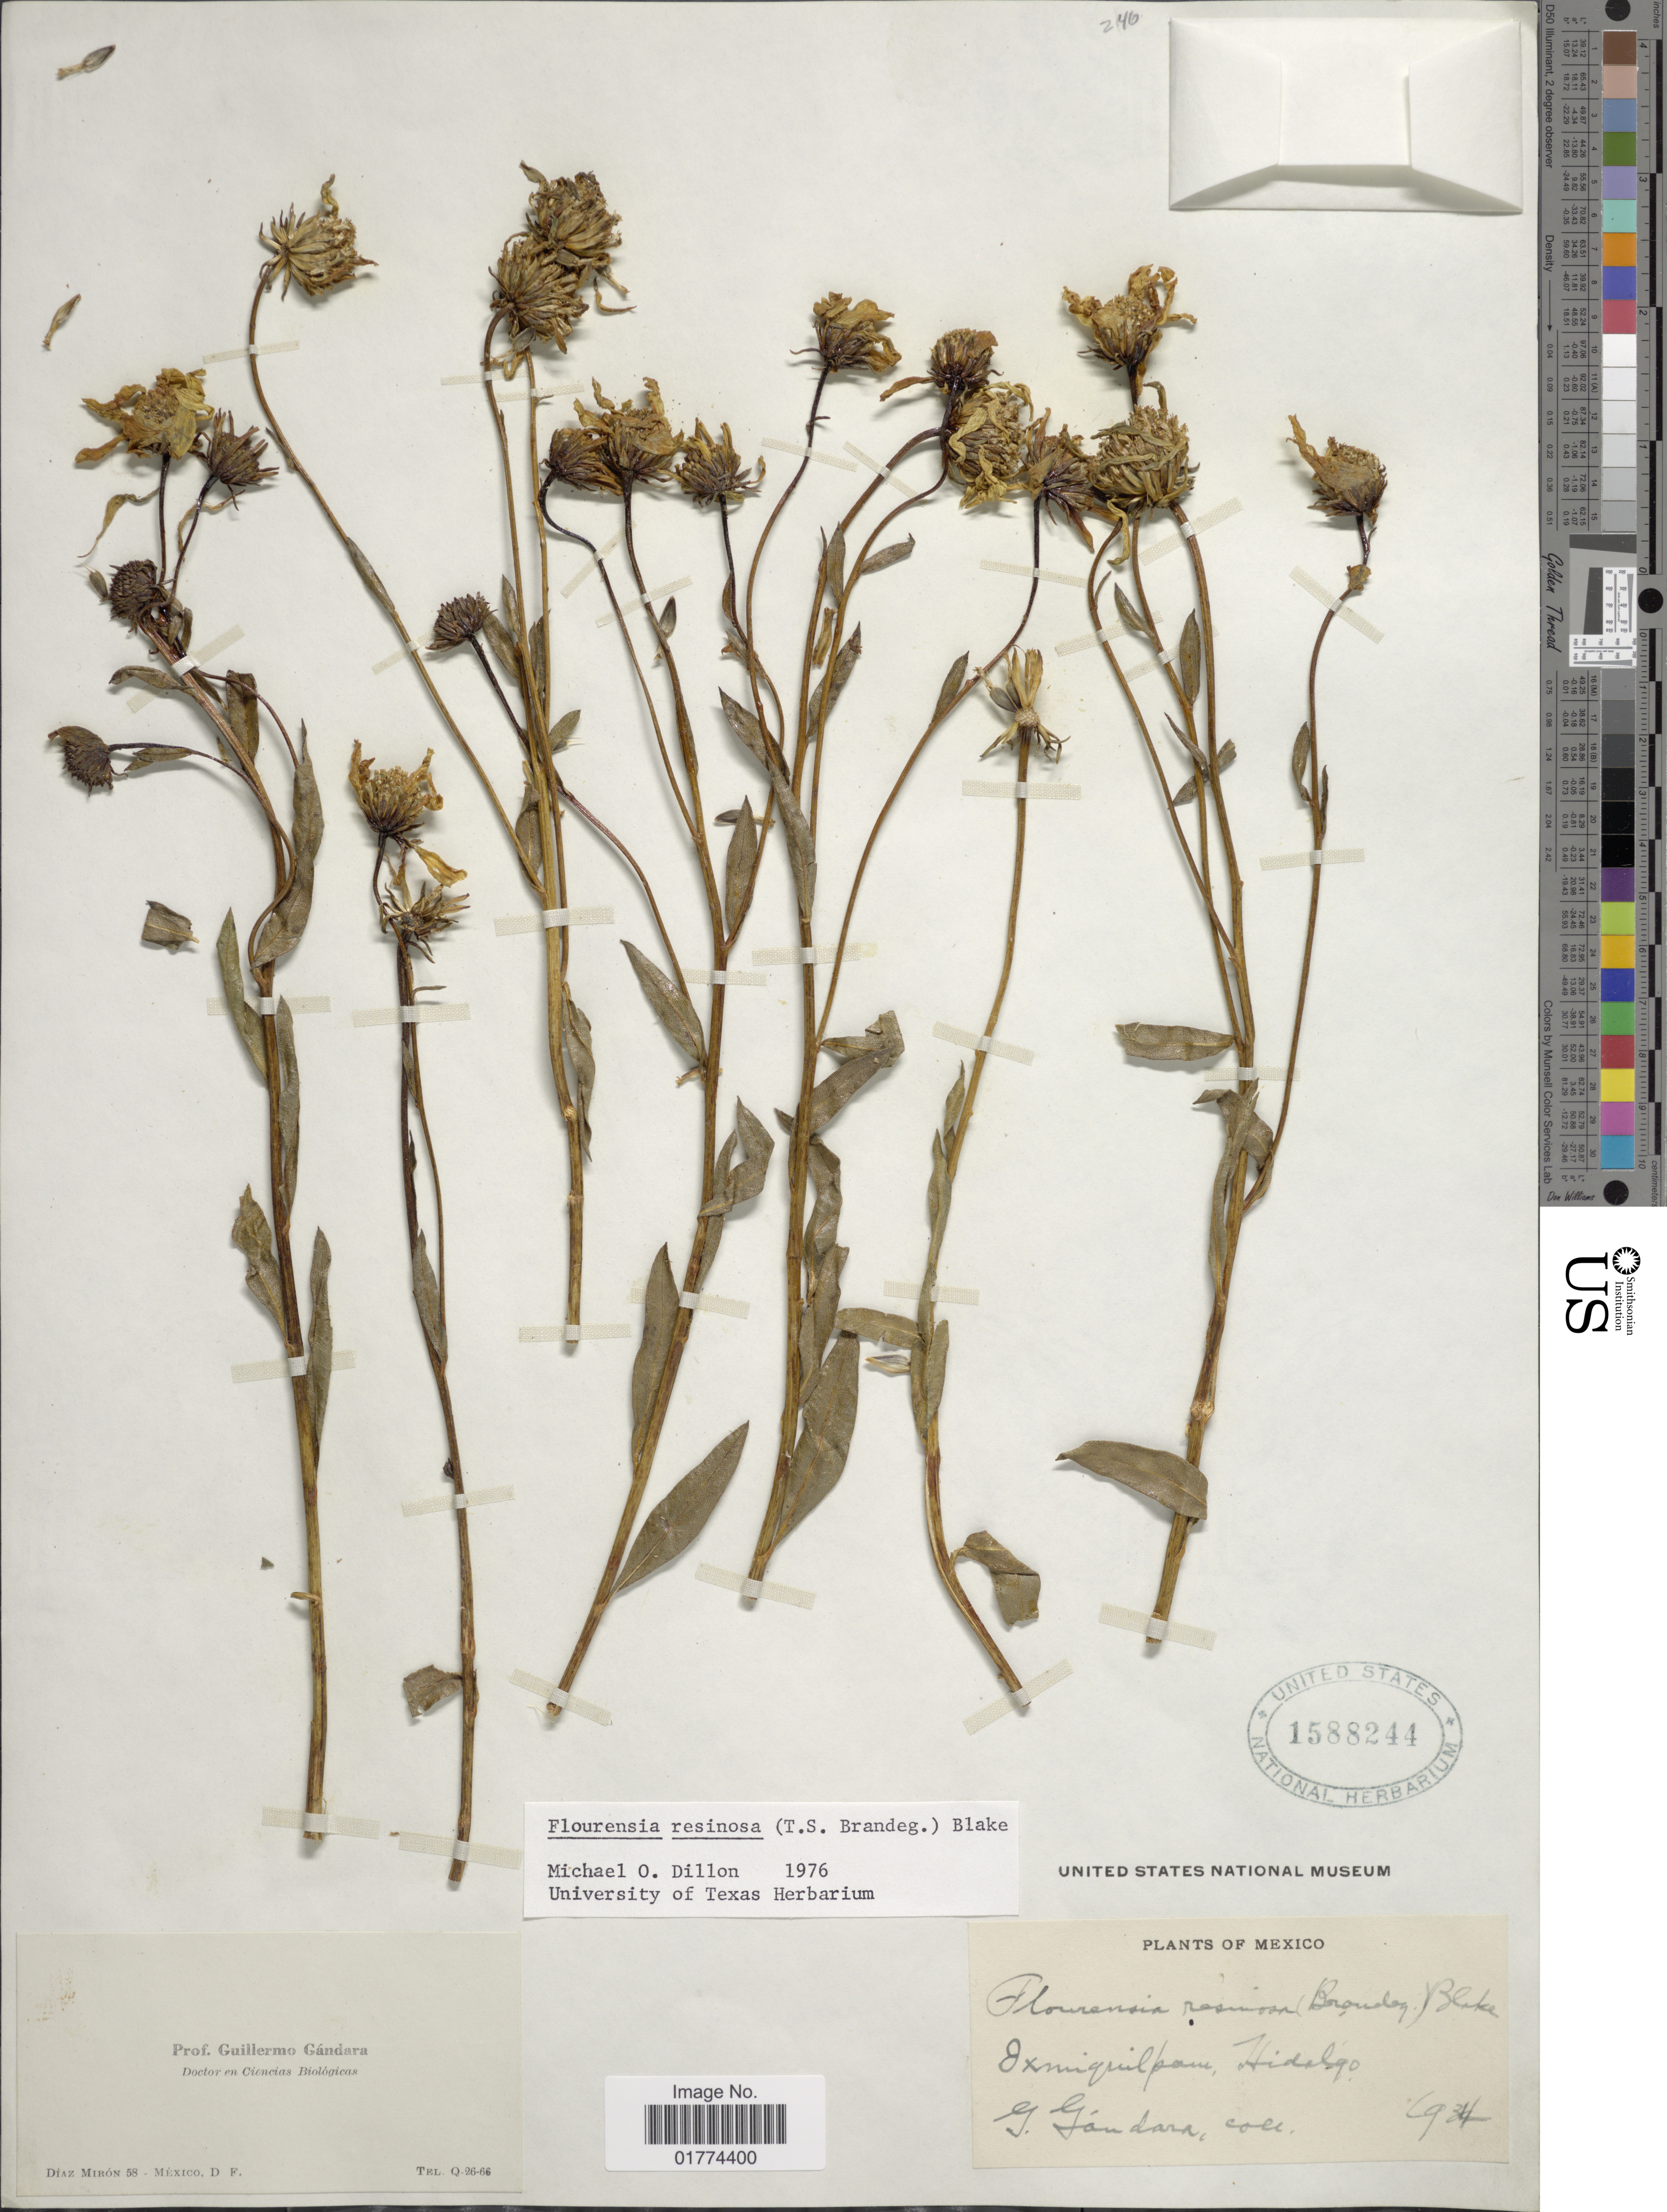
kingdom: Plantae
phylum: Tracheophyta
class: Magnoliopsida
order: Asterales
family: Asteraceae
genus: Flourensia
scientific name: Flourensia resinosa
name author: (Brandegee) S.F. Blake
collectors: G. Gandara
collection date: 1934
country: Mexico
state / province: Hidalgo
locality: Ixmiquilpan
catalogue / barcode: US 1588244